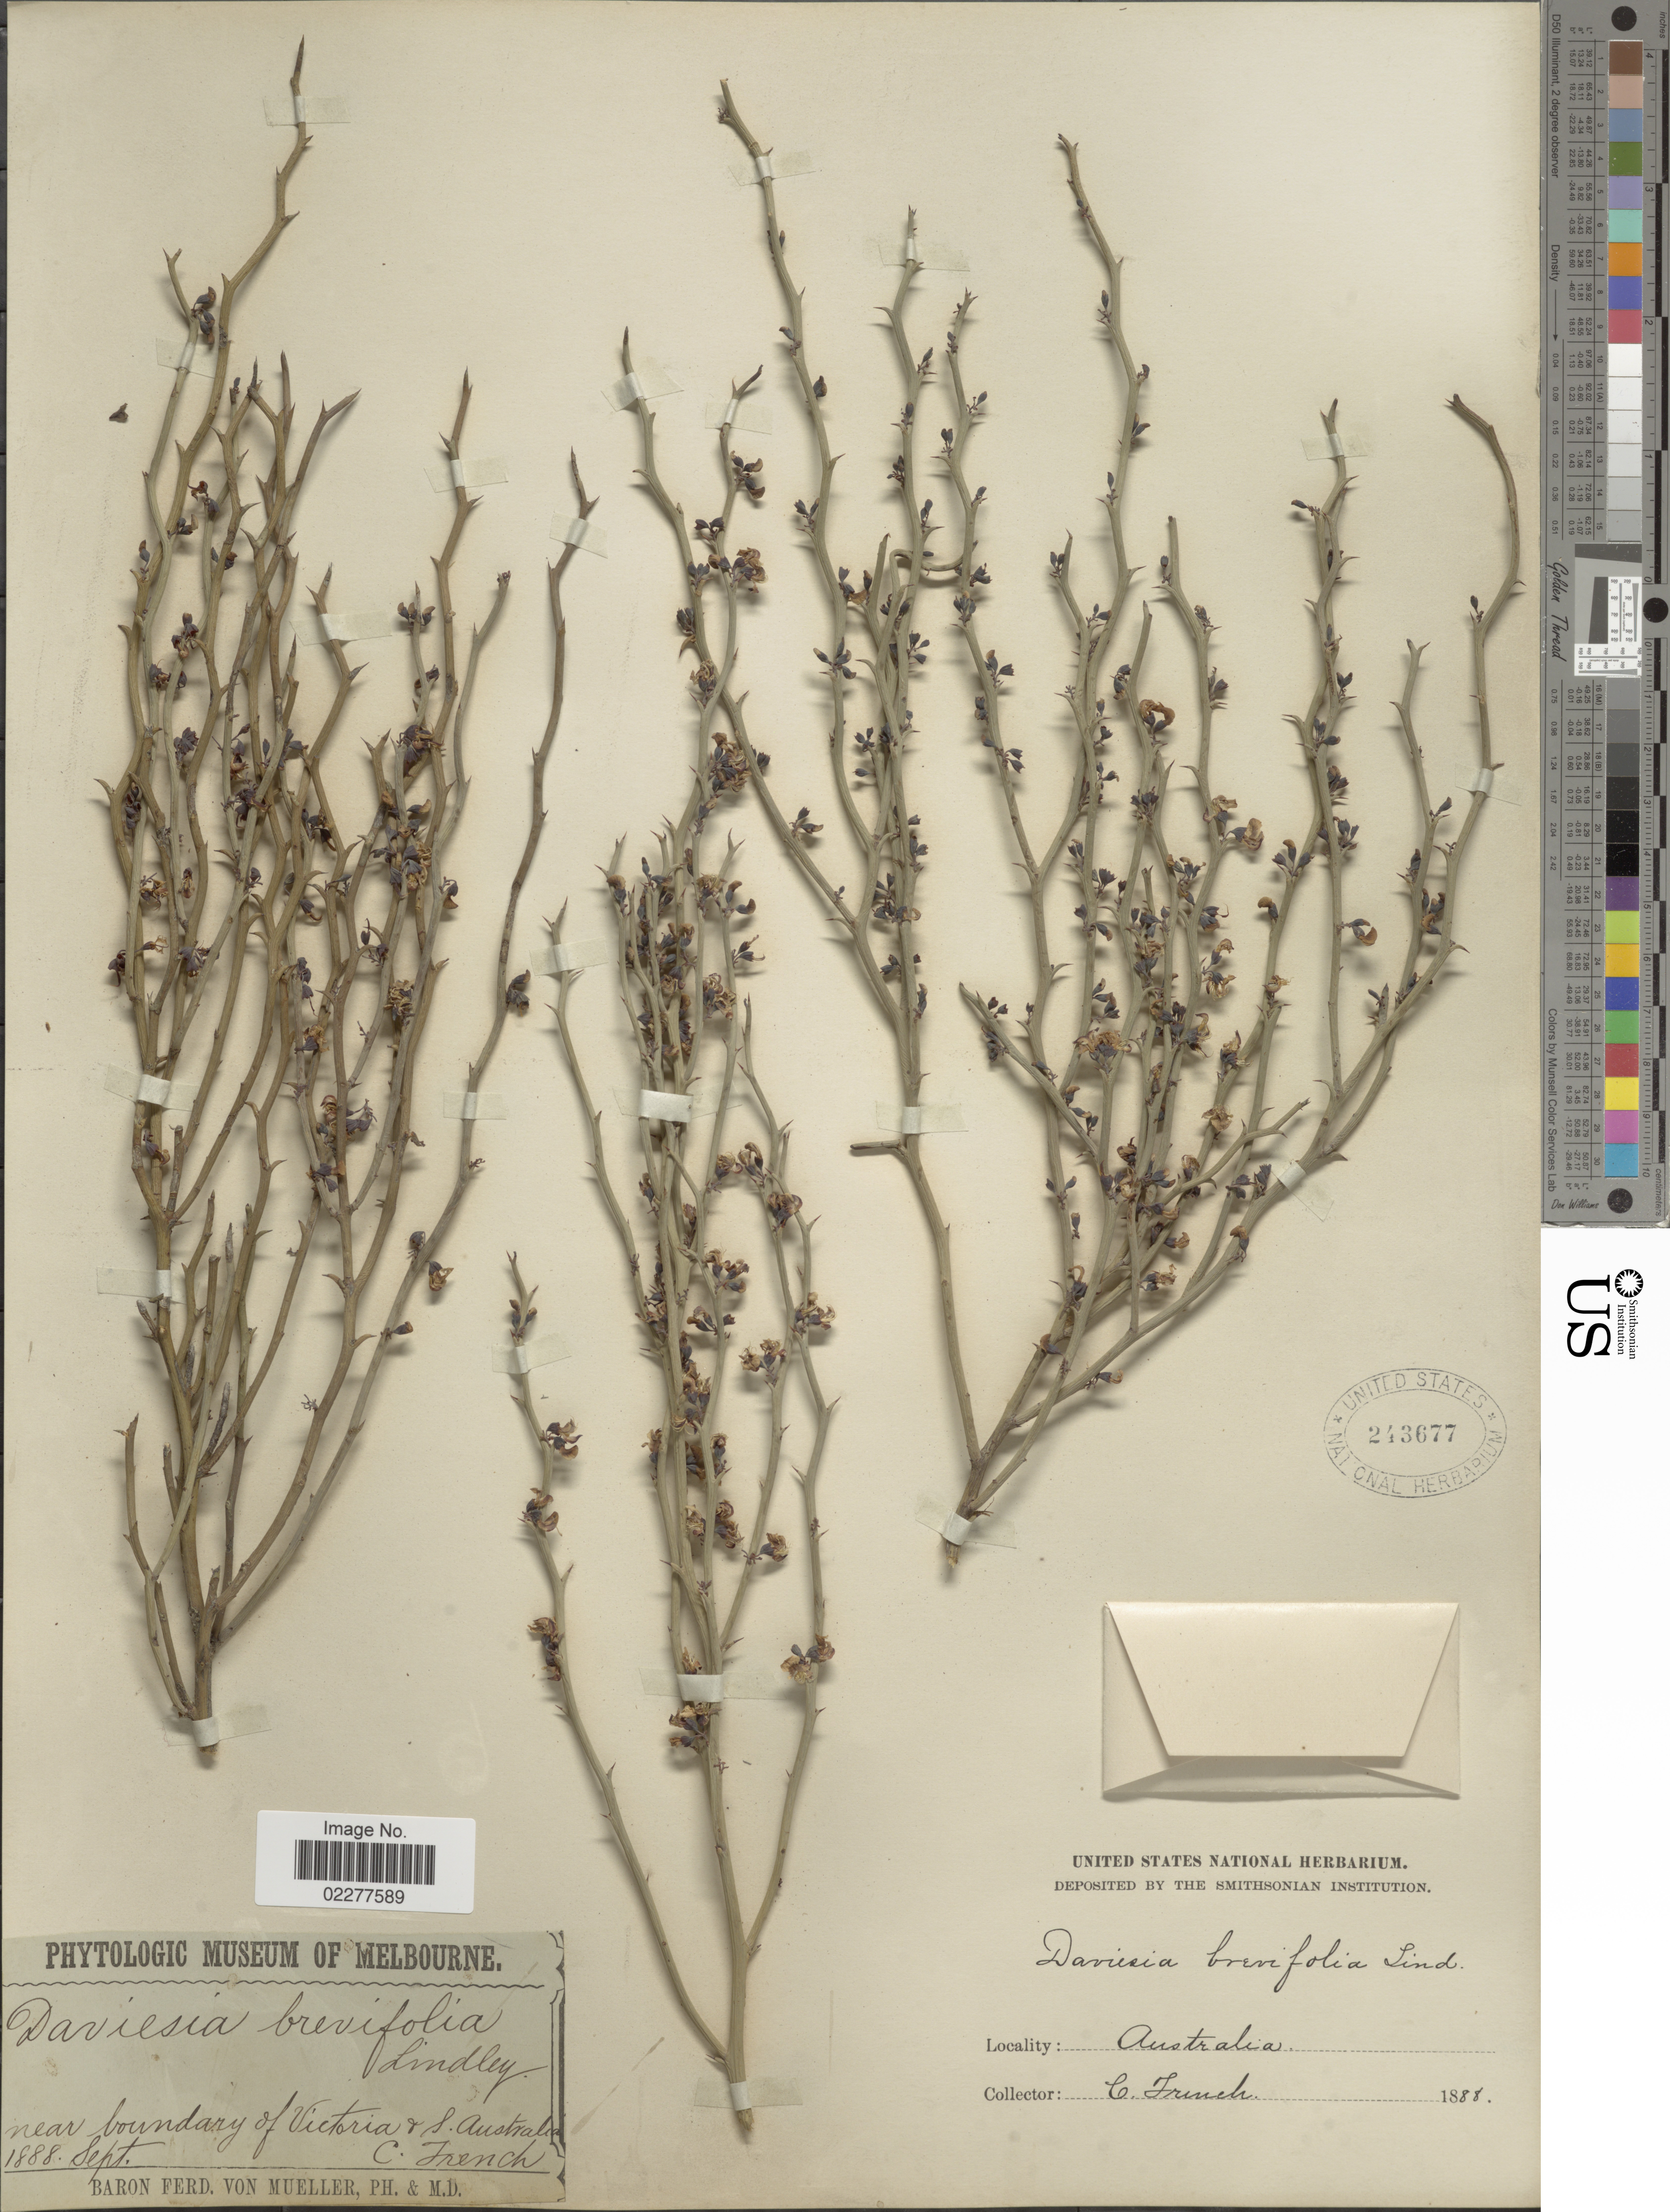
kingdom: Plantae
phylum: Tracheophyta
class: Magnoliopsida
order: Fabales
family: Fabaceae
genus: Daviesia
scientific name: Daviesia brevifolia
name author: Lindl.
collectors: C. French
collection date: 1888-09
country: Australia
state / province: South Australia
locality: Near boundary of Victoria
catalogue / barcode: US 243677